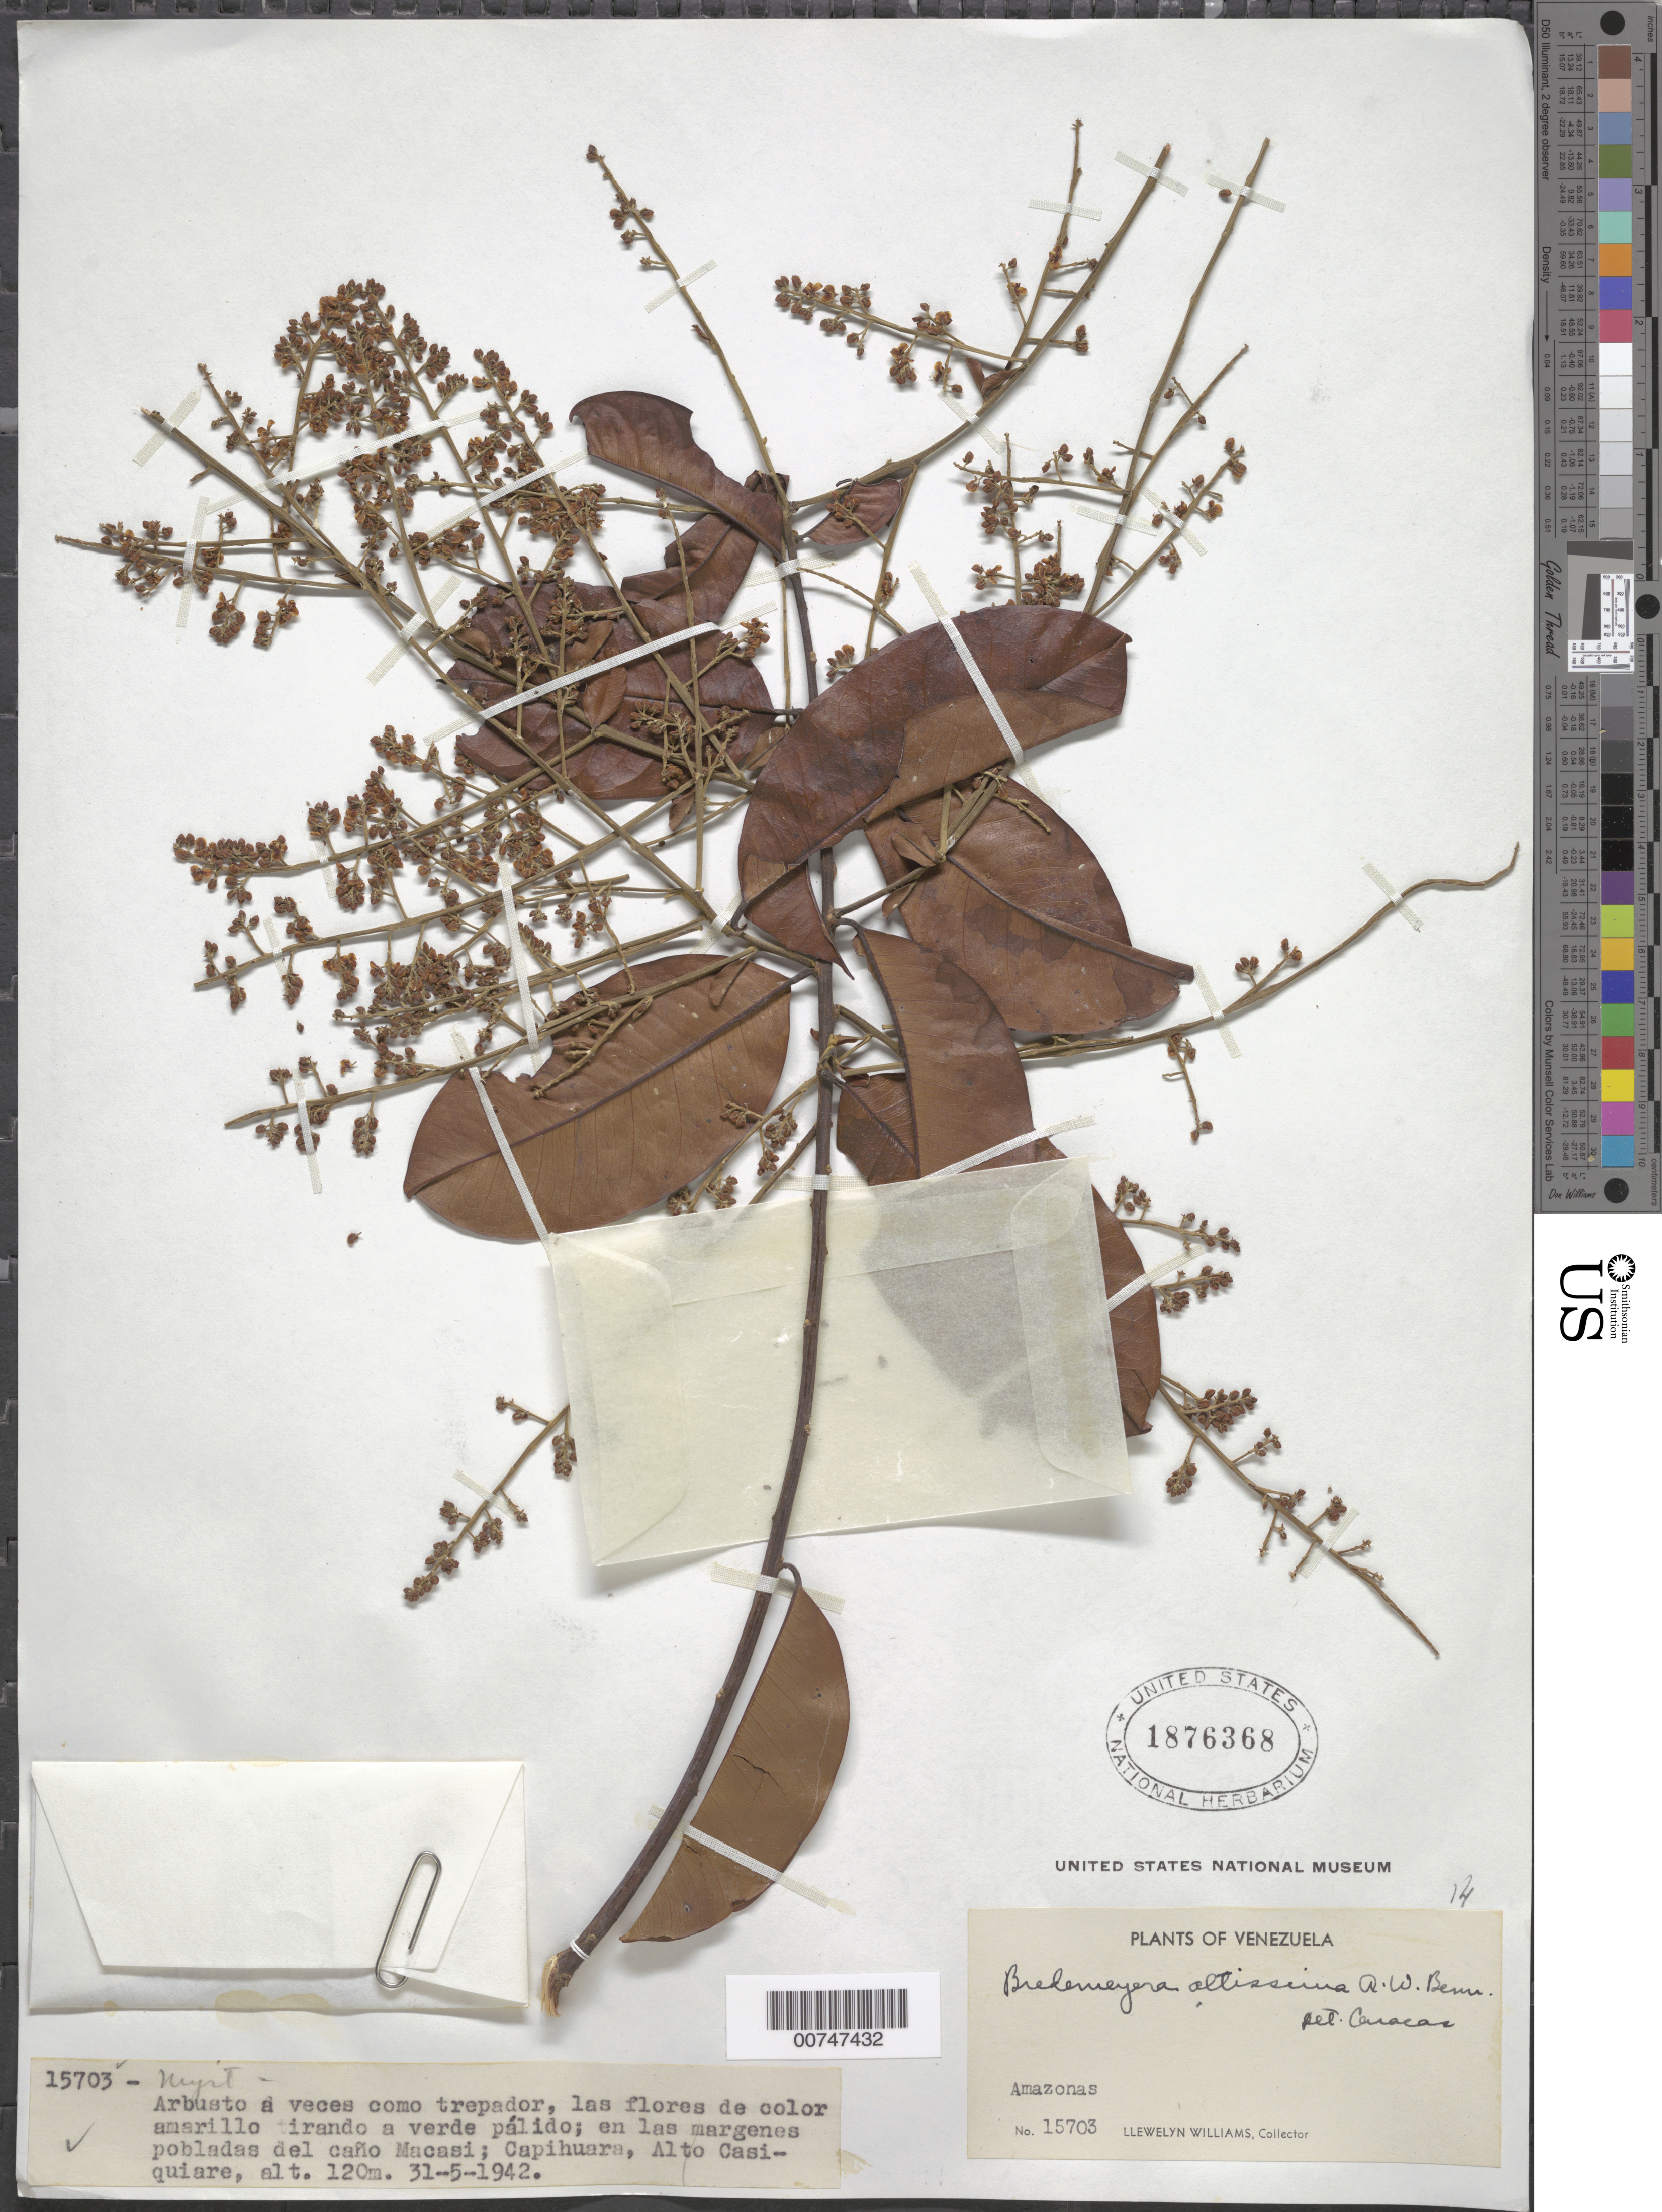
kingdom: Plantae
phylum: Tracheophyta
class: Magnoliopsida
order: Fabales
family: Polygalaceae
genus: Bredemeyera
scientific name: Bredemeyera altissima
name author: (Poepp.) A.W. Benn.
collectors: Ll. Williams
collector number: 15703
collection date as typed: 31-May-42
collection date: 1942-05-31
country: Venezuela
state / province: Amazonas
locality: Capihuara, Alto Casiquiare, Caño Macasi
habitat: Margenes pobladas del cano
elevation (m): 120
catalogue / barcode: US 1876368